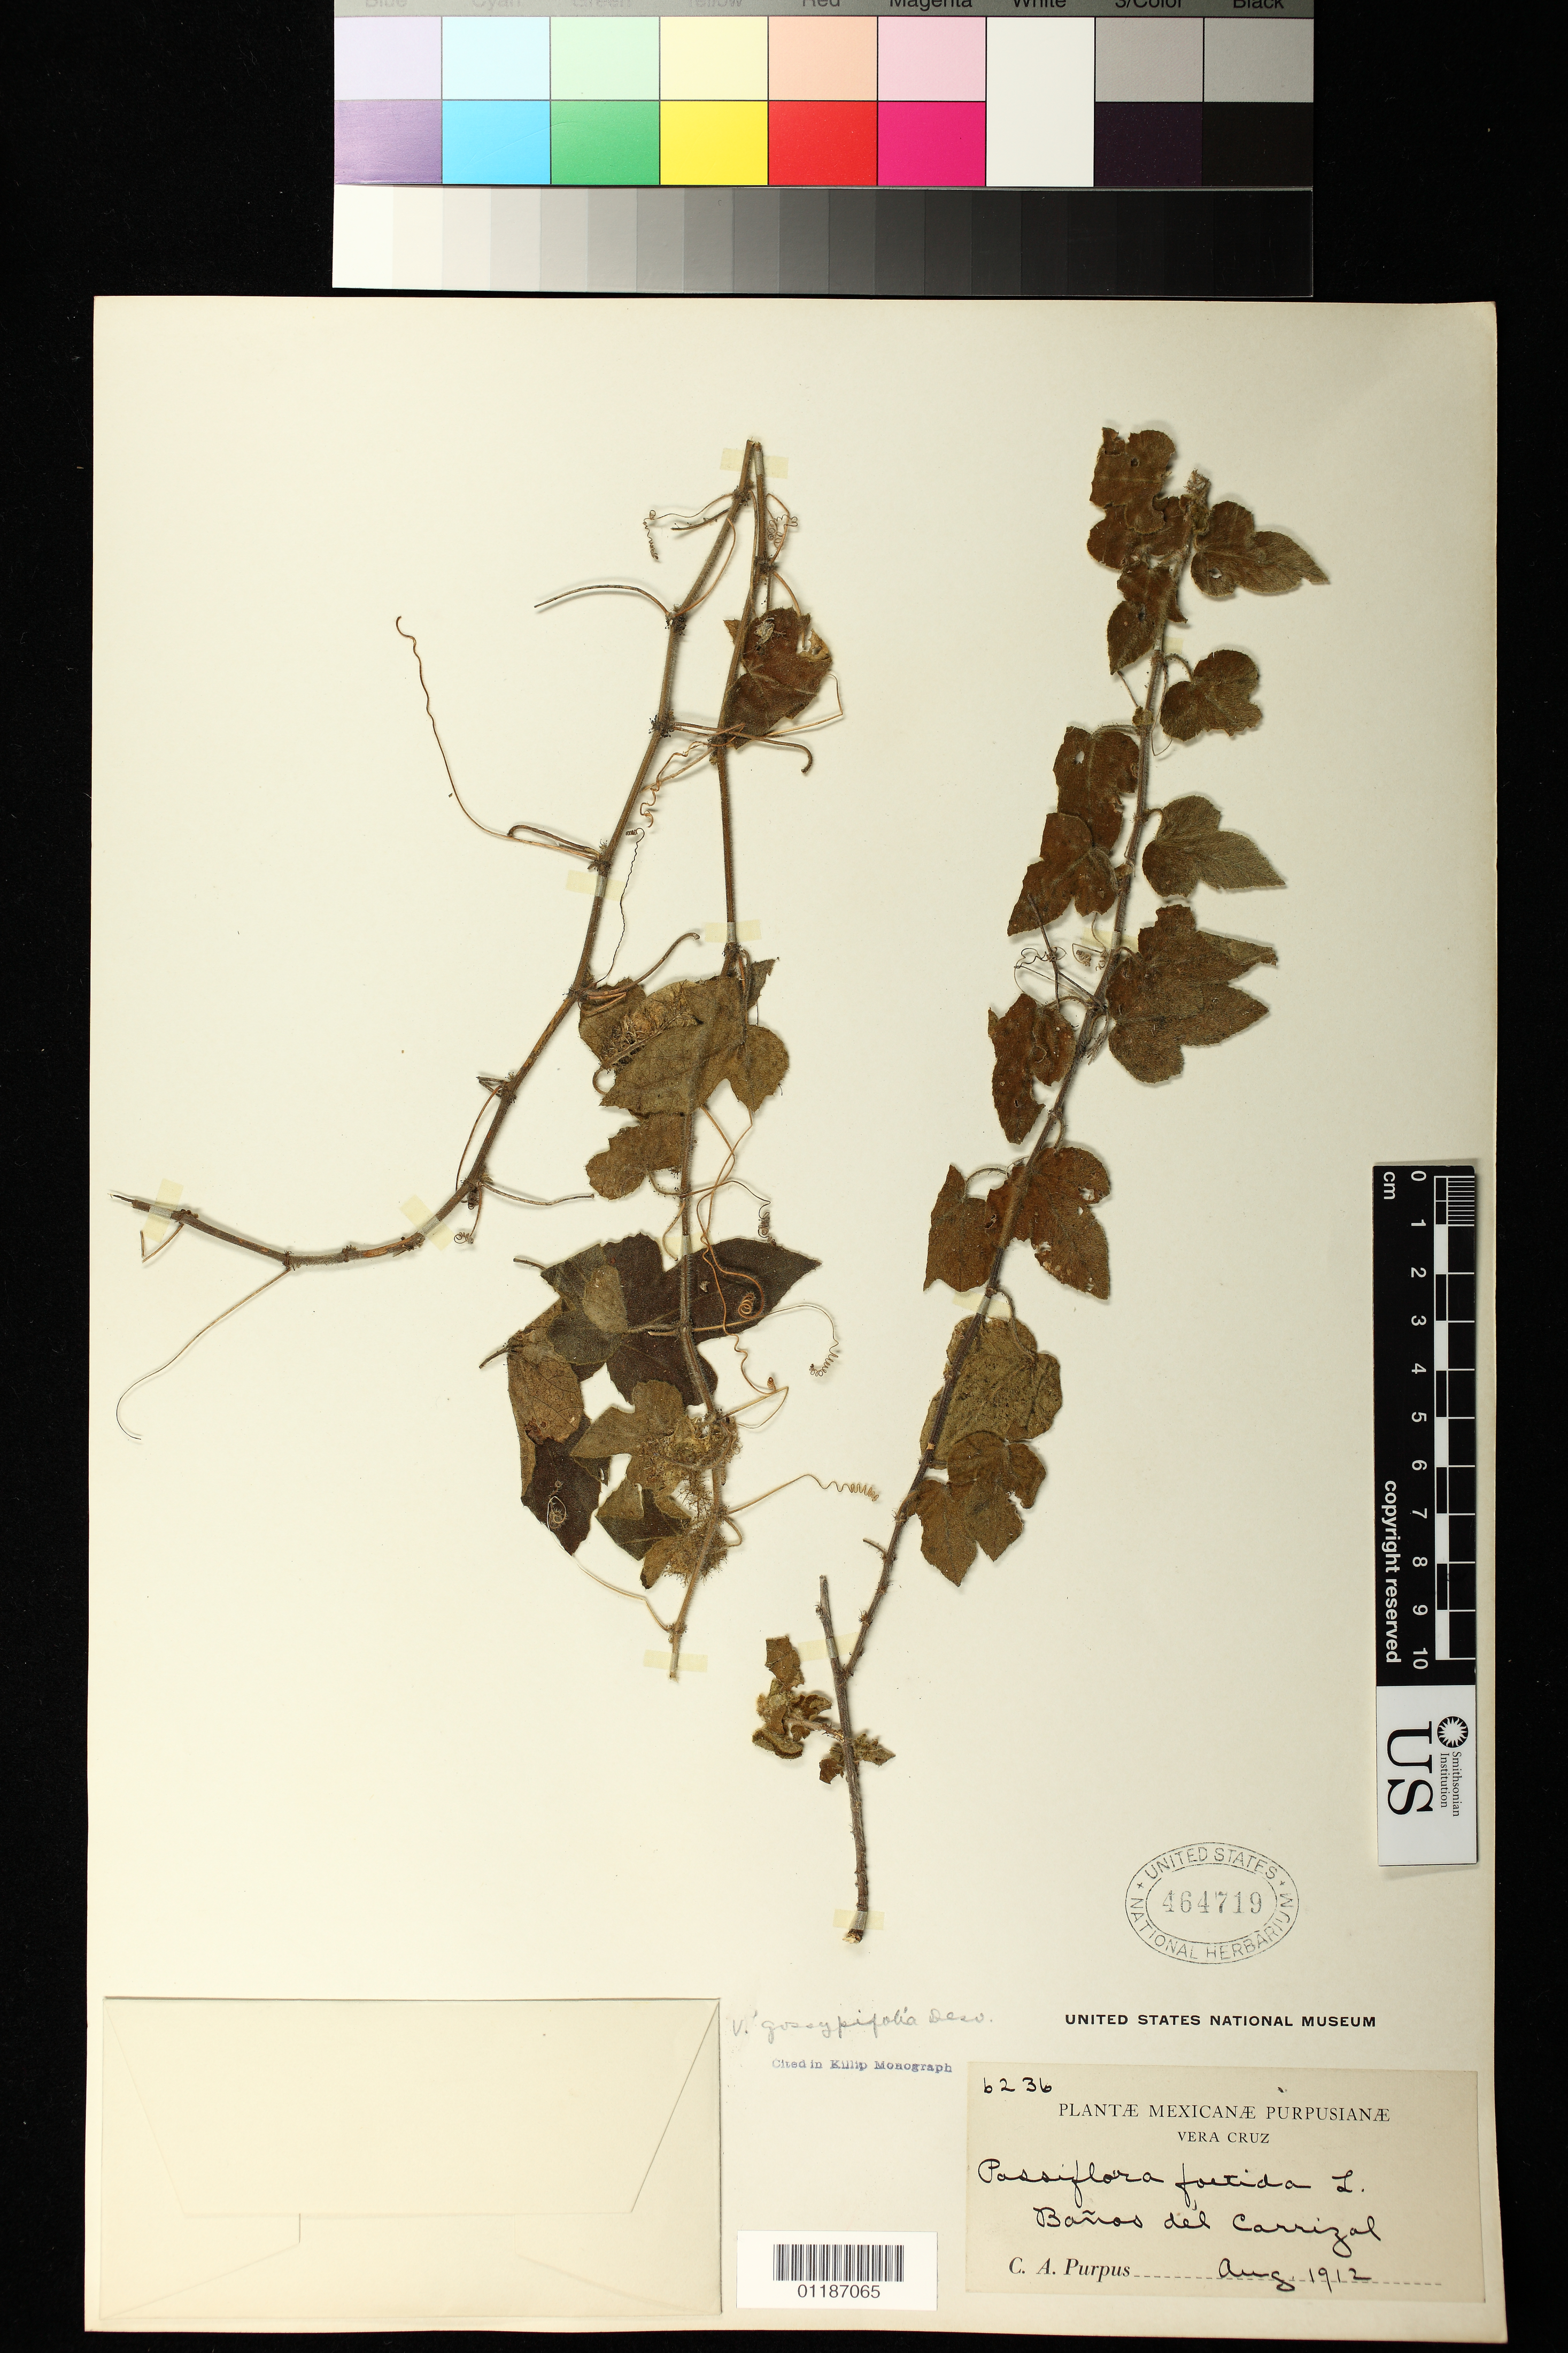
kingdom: Plantae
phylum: Tracheophyta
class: Magnoliopsida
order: Malpighiales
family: Passifloraceae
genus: Passiflora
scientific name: Passiflora foetida var. gossypiifolia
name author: (Desv.) Mast.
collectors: C. A. Purpus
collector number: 6236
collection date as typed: Aug 1912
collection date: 1912-08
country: Mexico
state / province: Veracruz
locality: Baños del Carrizal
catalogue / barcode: US 464719